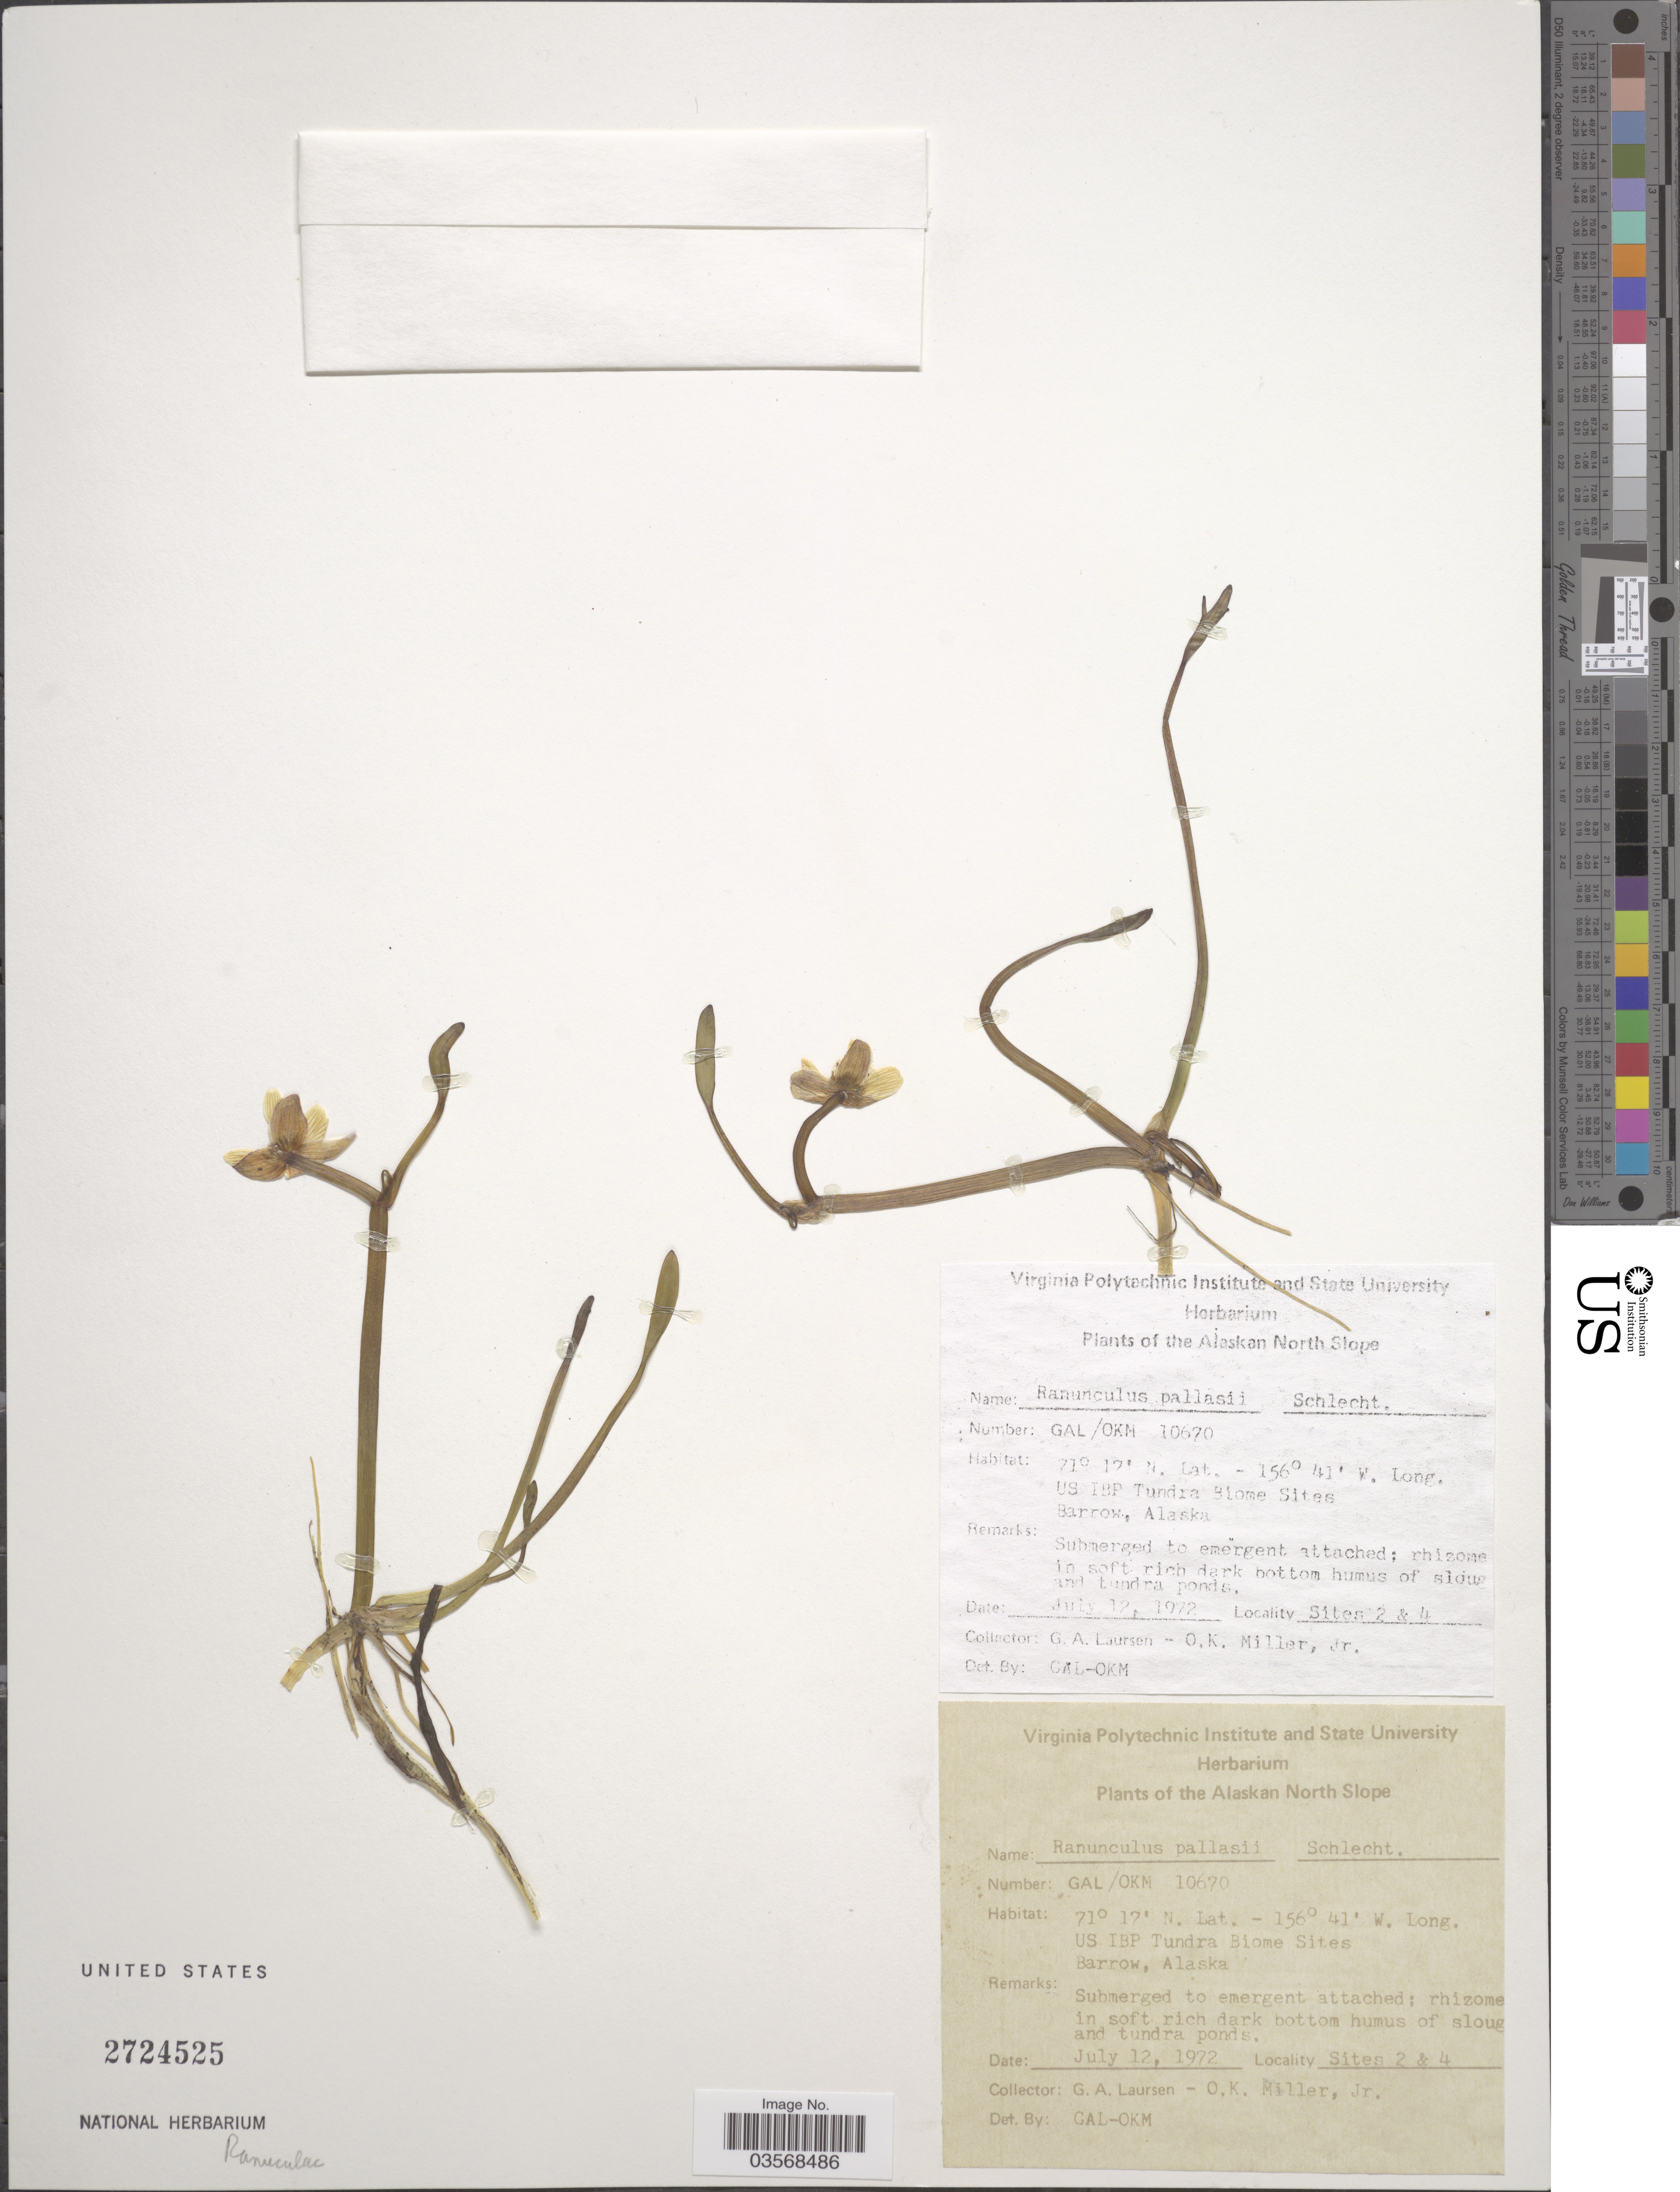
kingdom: Plantae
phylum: Tracheophyta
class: Magnoliopsida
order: Ranunculales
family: Ranunculaceae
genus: Ranunculus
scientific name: Ranunculus pallasii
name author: Schltdl.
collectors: G. Laursen & O. Miller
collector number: GAL/OKM 10670?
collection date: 1972-07-12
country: United States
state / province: Alaska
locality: Alskan North Slope. US IBP Tundra Biome Sites, Barrow. Sites 2 & 4.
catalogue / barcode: US 2724525